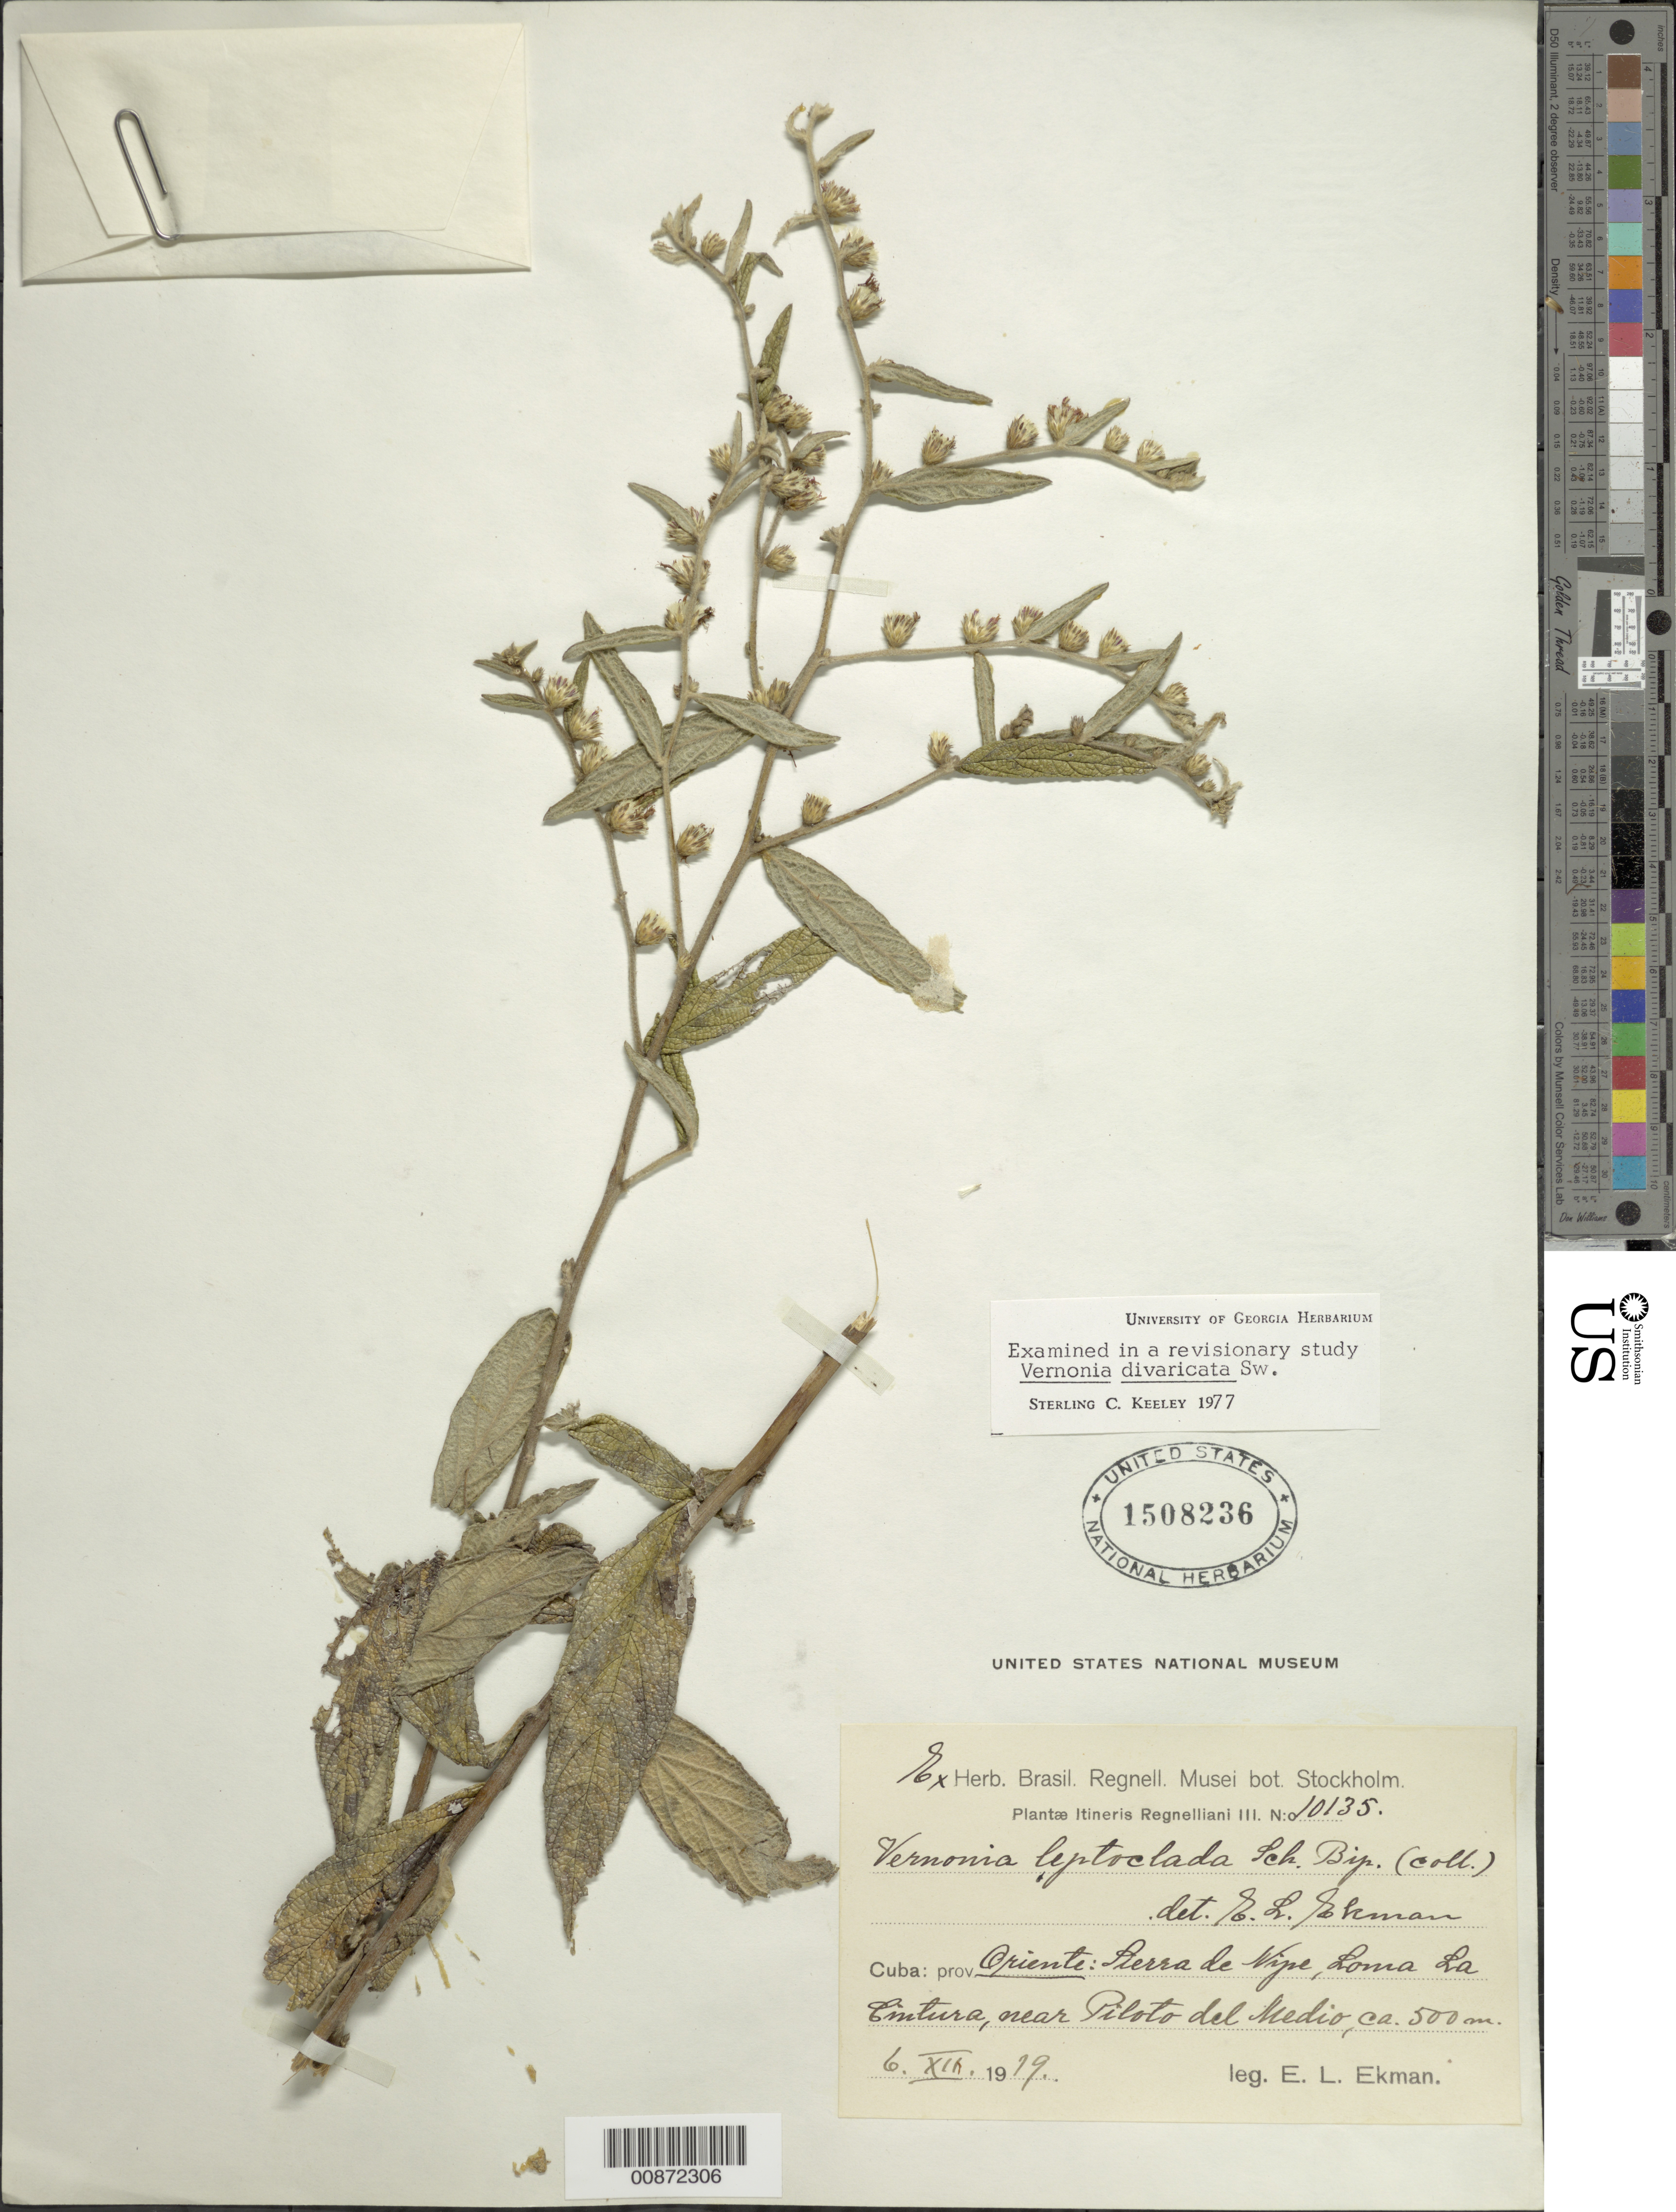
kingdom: Plantae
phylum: Tracheophyta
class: Magnoliopsida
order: Asterales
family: Asteraceae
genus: Lepidaploa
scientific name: Lepidaploa arborescens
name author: (L.) H. Rob.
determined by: Keeley, S. C.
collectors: E. L. Ekman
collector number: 10135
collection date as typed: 06 Dec 1919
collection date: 1919-12-06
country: Cuba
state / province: Oriente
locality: Sierra de Nipe, Loma La Cintura, near Piloto del Medio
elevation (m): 500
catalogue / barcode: US 1508236